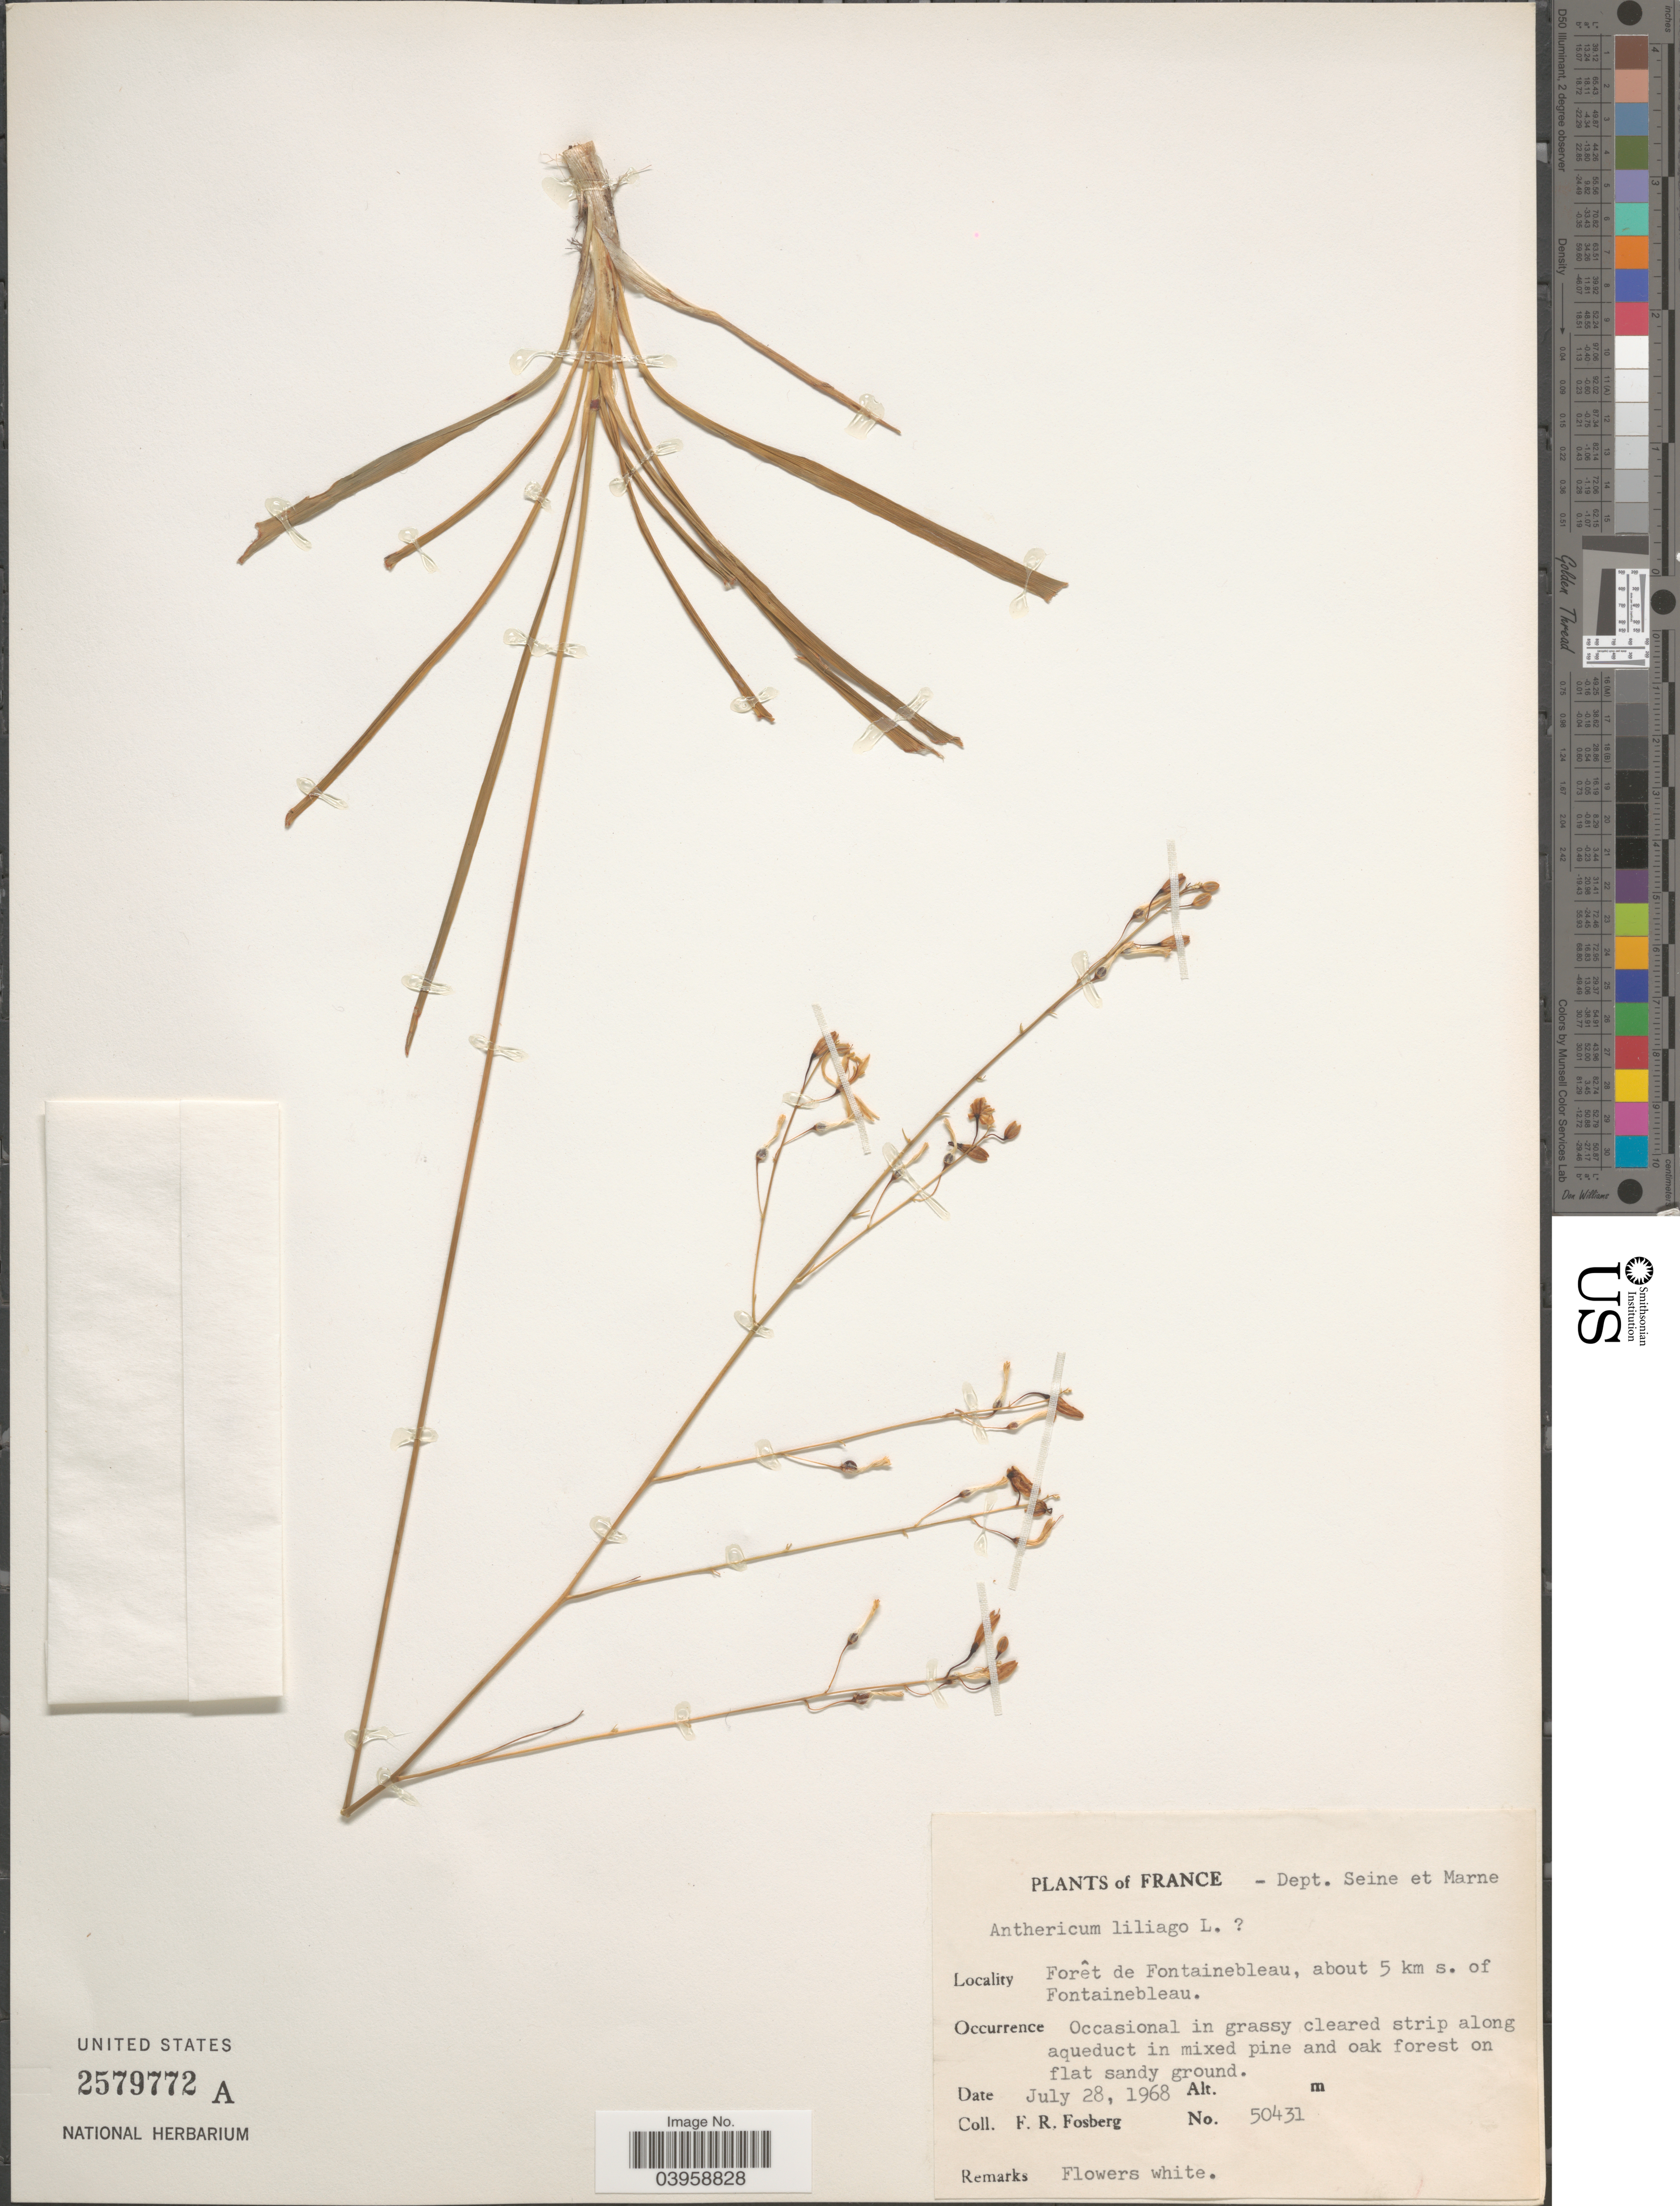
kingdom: Plantae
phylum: Tracheophyta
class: Liliopsida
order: Asparagales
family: Asparagaceae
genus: Anthericum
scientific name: Anthericum liliago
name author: L.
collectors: F. R. Fosberg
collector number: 50431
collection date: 1968-07-28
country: France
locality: Dept. Seine et Marne. Forêt de Fointainebleau, about 5 km s. of Fontainebleau.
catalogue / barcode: US 2579772A